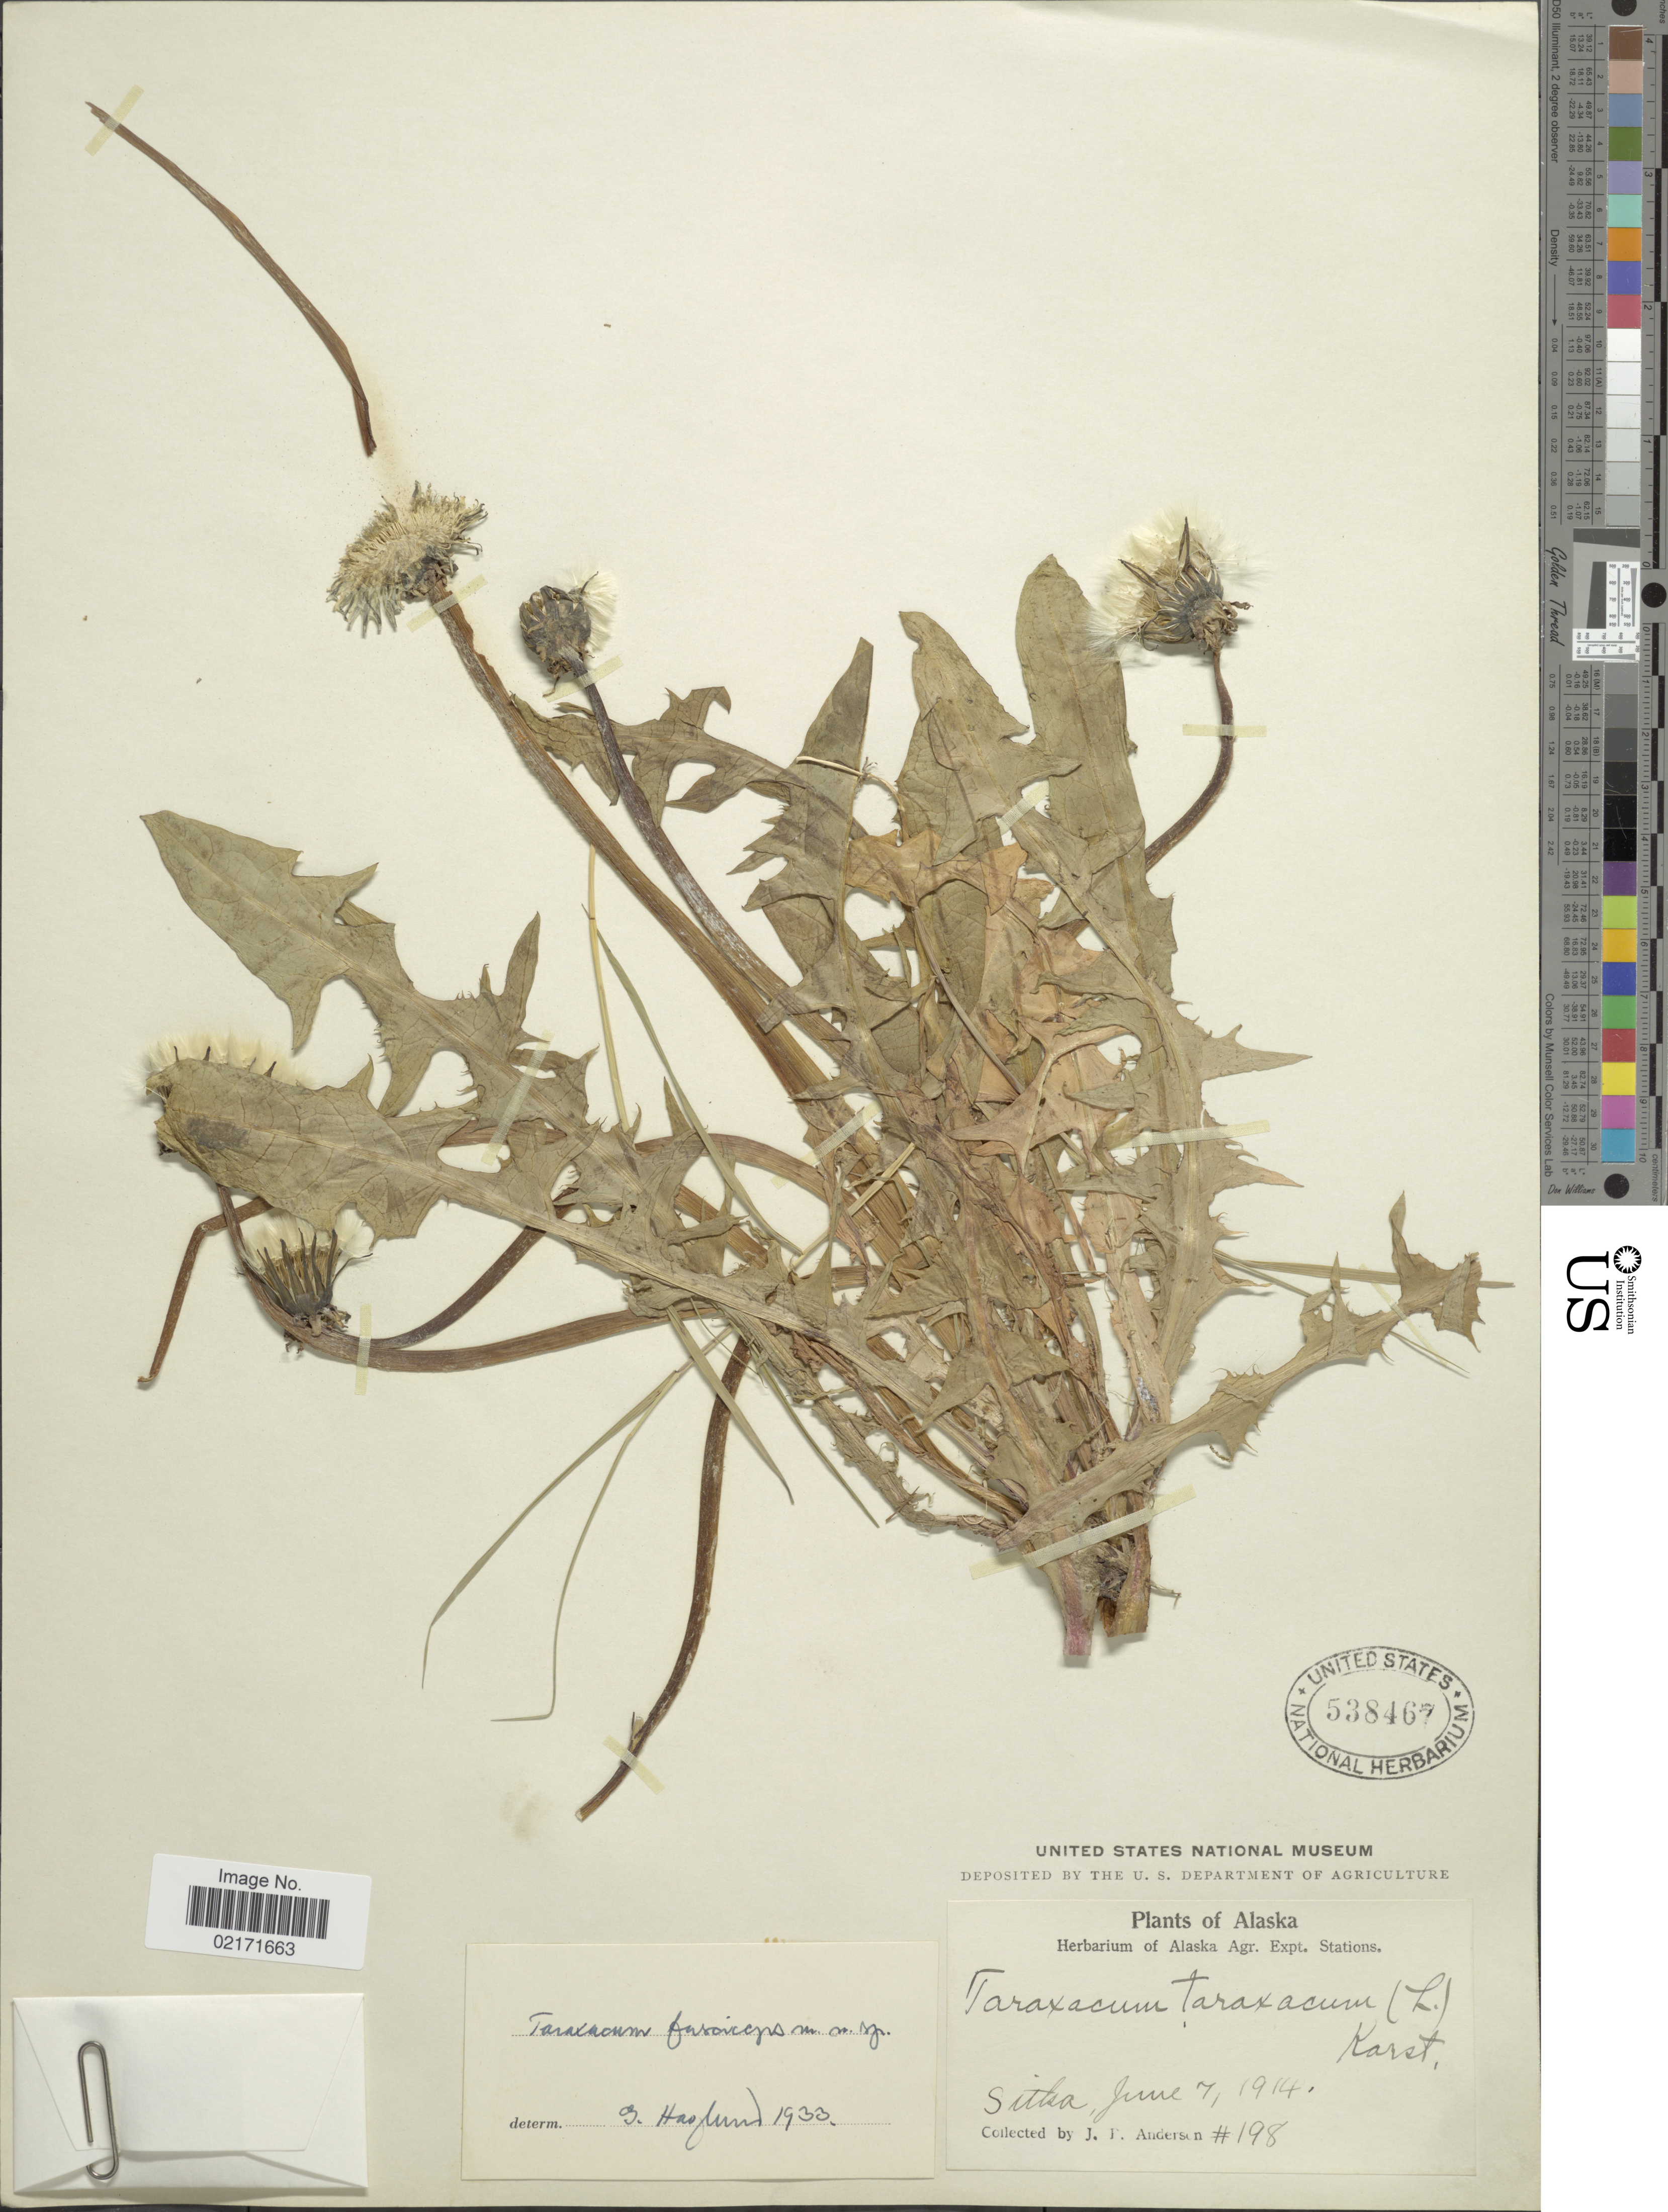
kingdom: Plantae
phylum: Tracheophyta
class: Magnoliopsida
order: Asterales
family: Asteraceae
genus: Taraxacum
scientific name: Taraxacum oblongatum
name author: Dahlst.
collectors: J. P. Anderson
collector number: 198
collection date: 1914-06-07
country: United States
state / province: Alaska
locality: Sitka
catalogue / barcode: US 538467